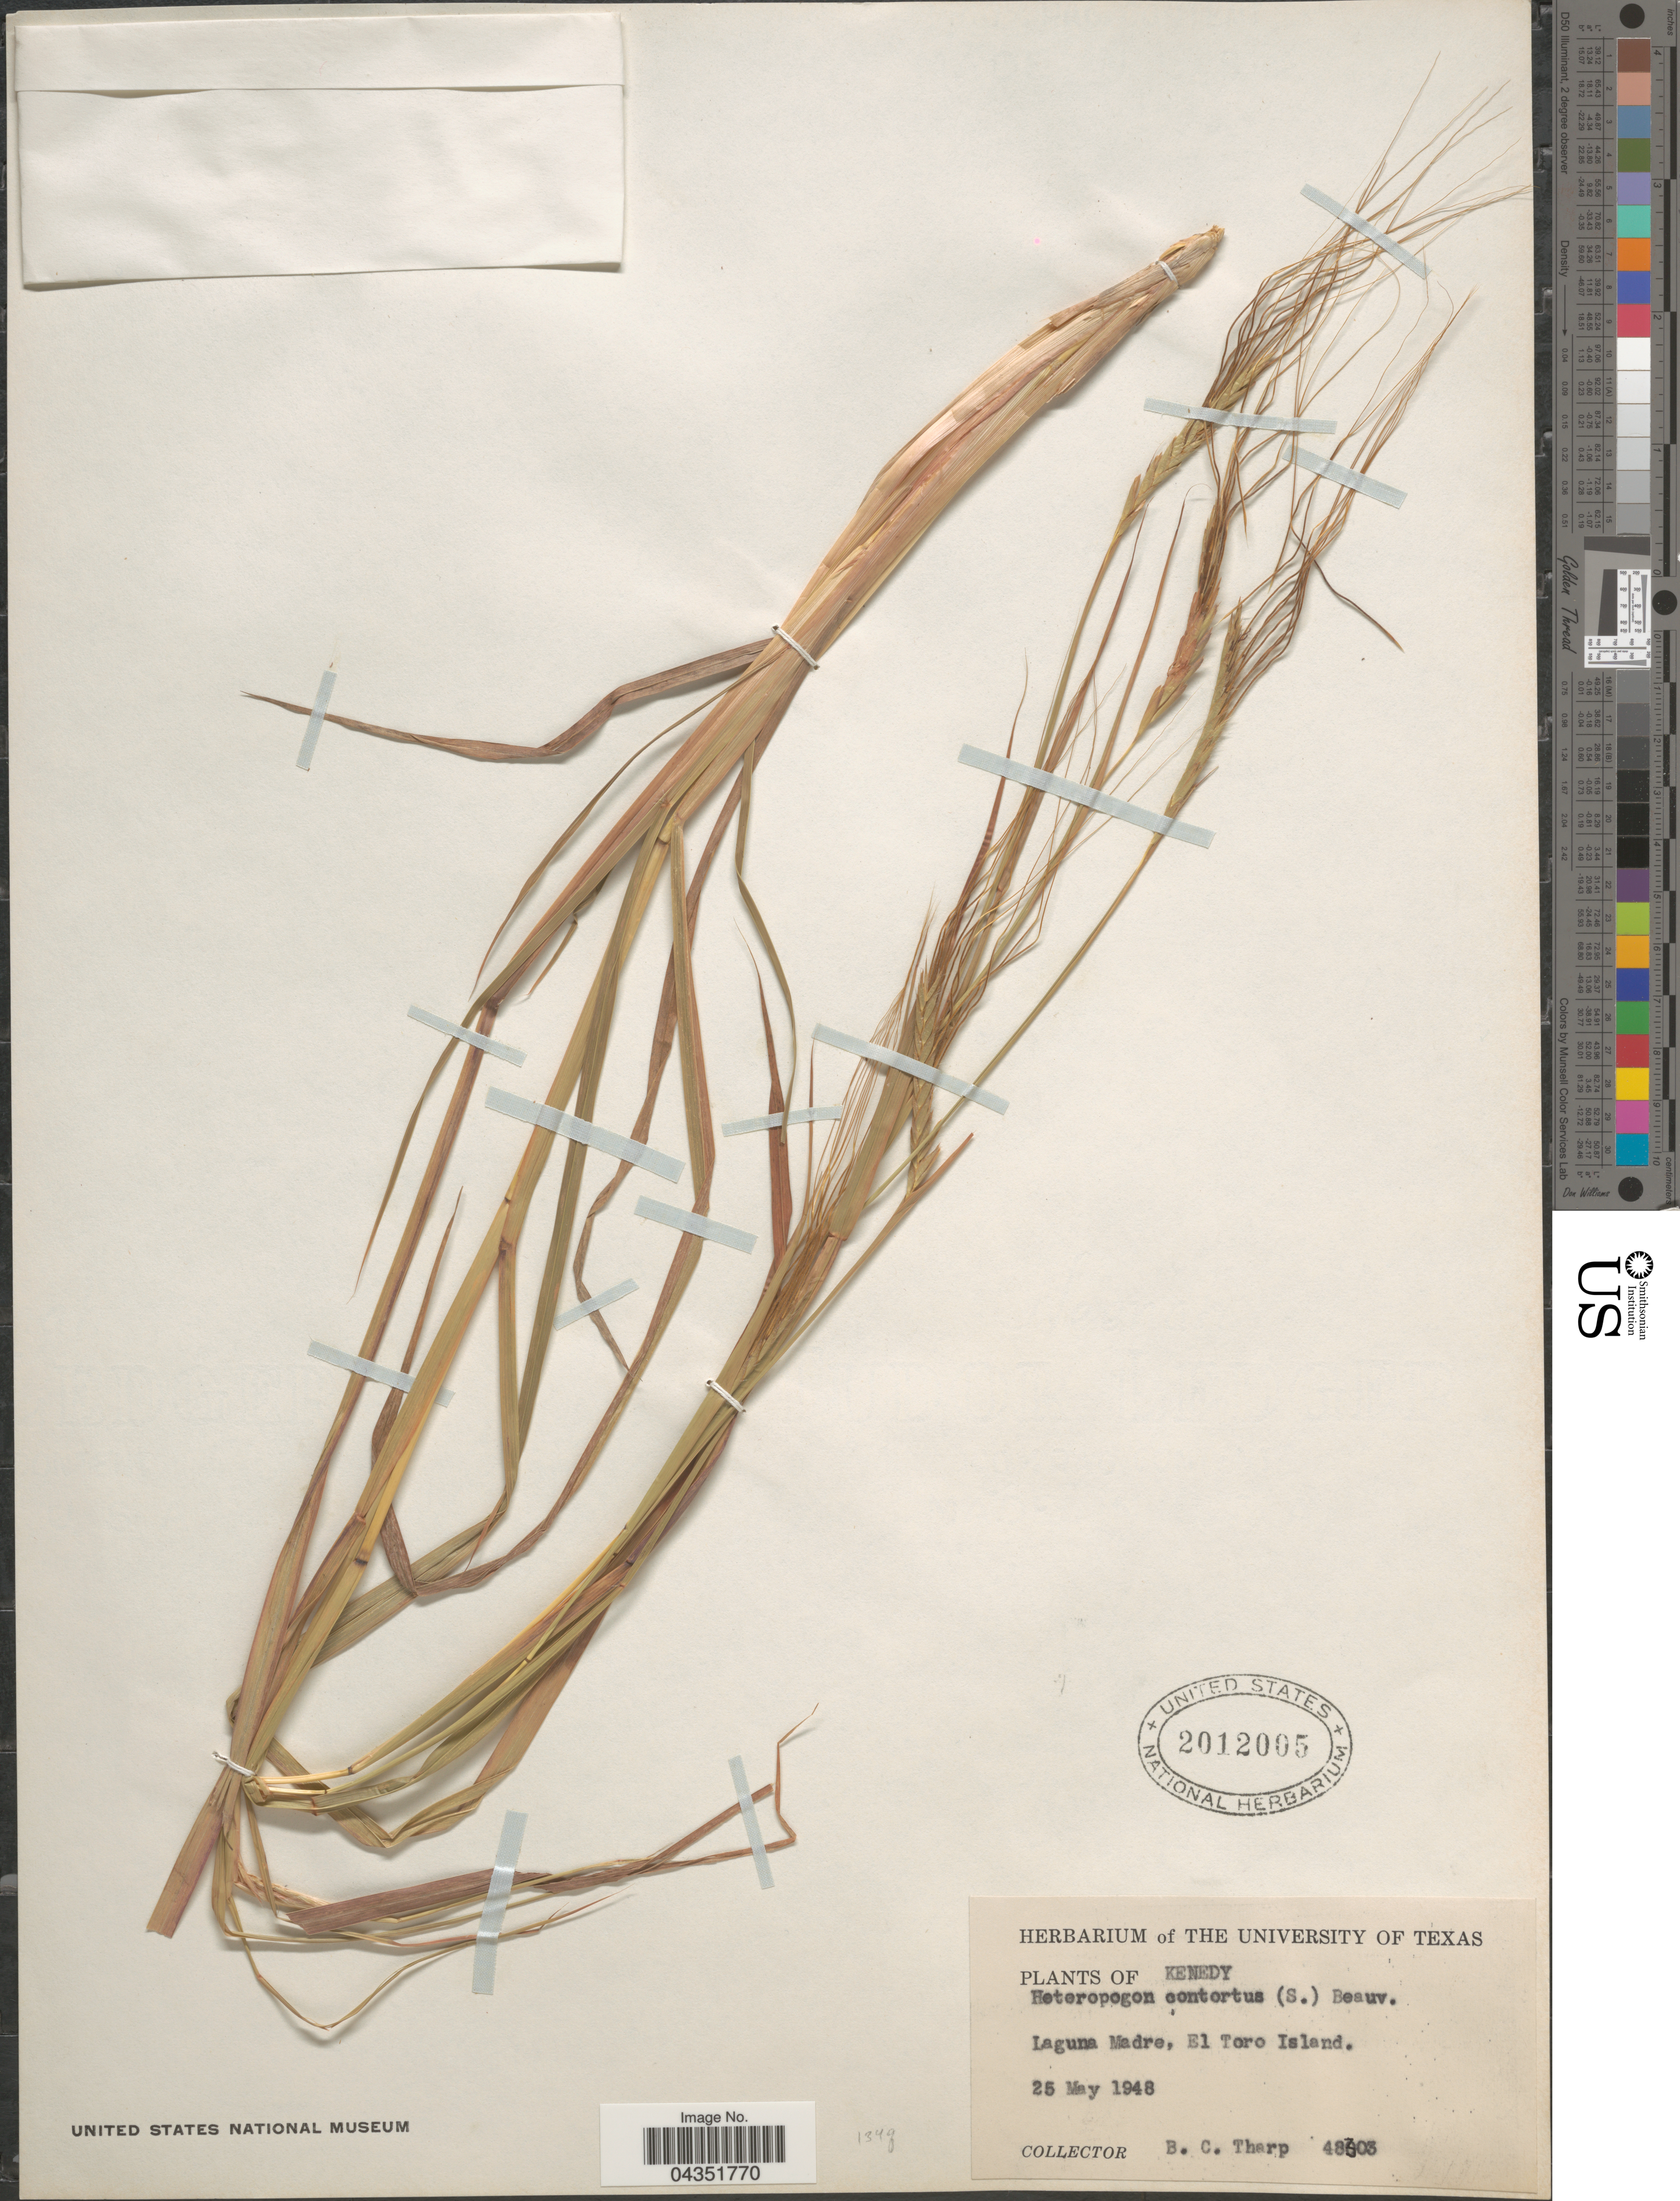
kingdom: Plantae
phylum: Tracheophyta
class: Liliopsida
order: Poales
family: Poaceae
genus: Heteropogon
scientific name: Heteropogon contortus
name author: (L.) P. Beauv. ex Roem. & Schult.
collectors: B. C. Tharp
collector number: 48303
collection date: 1948-05-25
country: United States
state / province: Texas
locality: Kenedy. Laguna Madre, El Toro Island.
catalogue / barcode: US 2012005